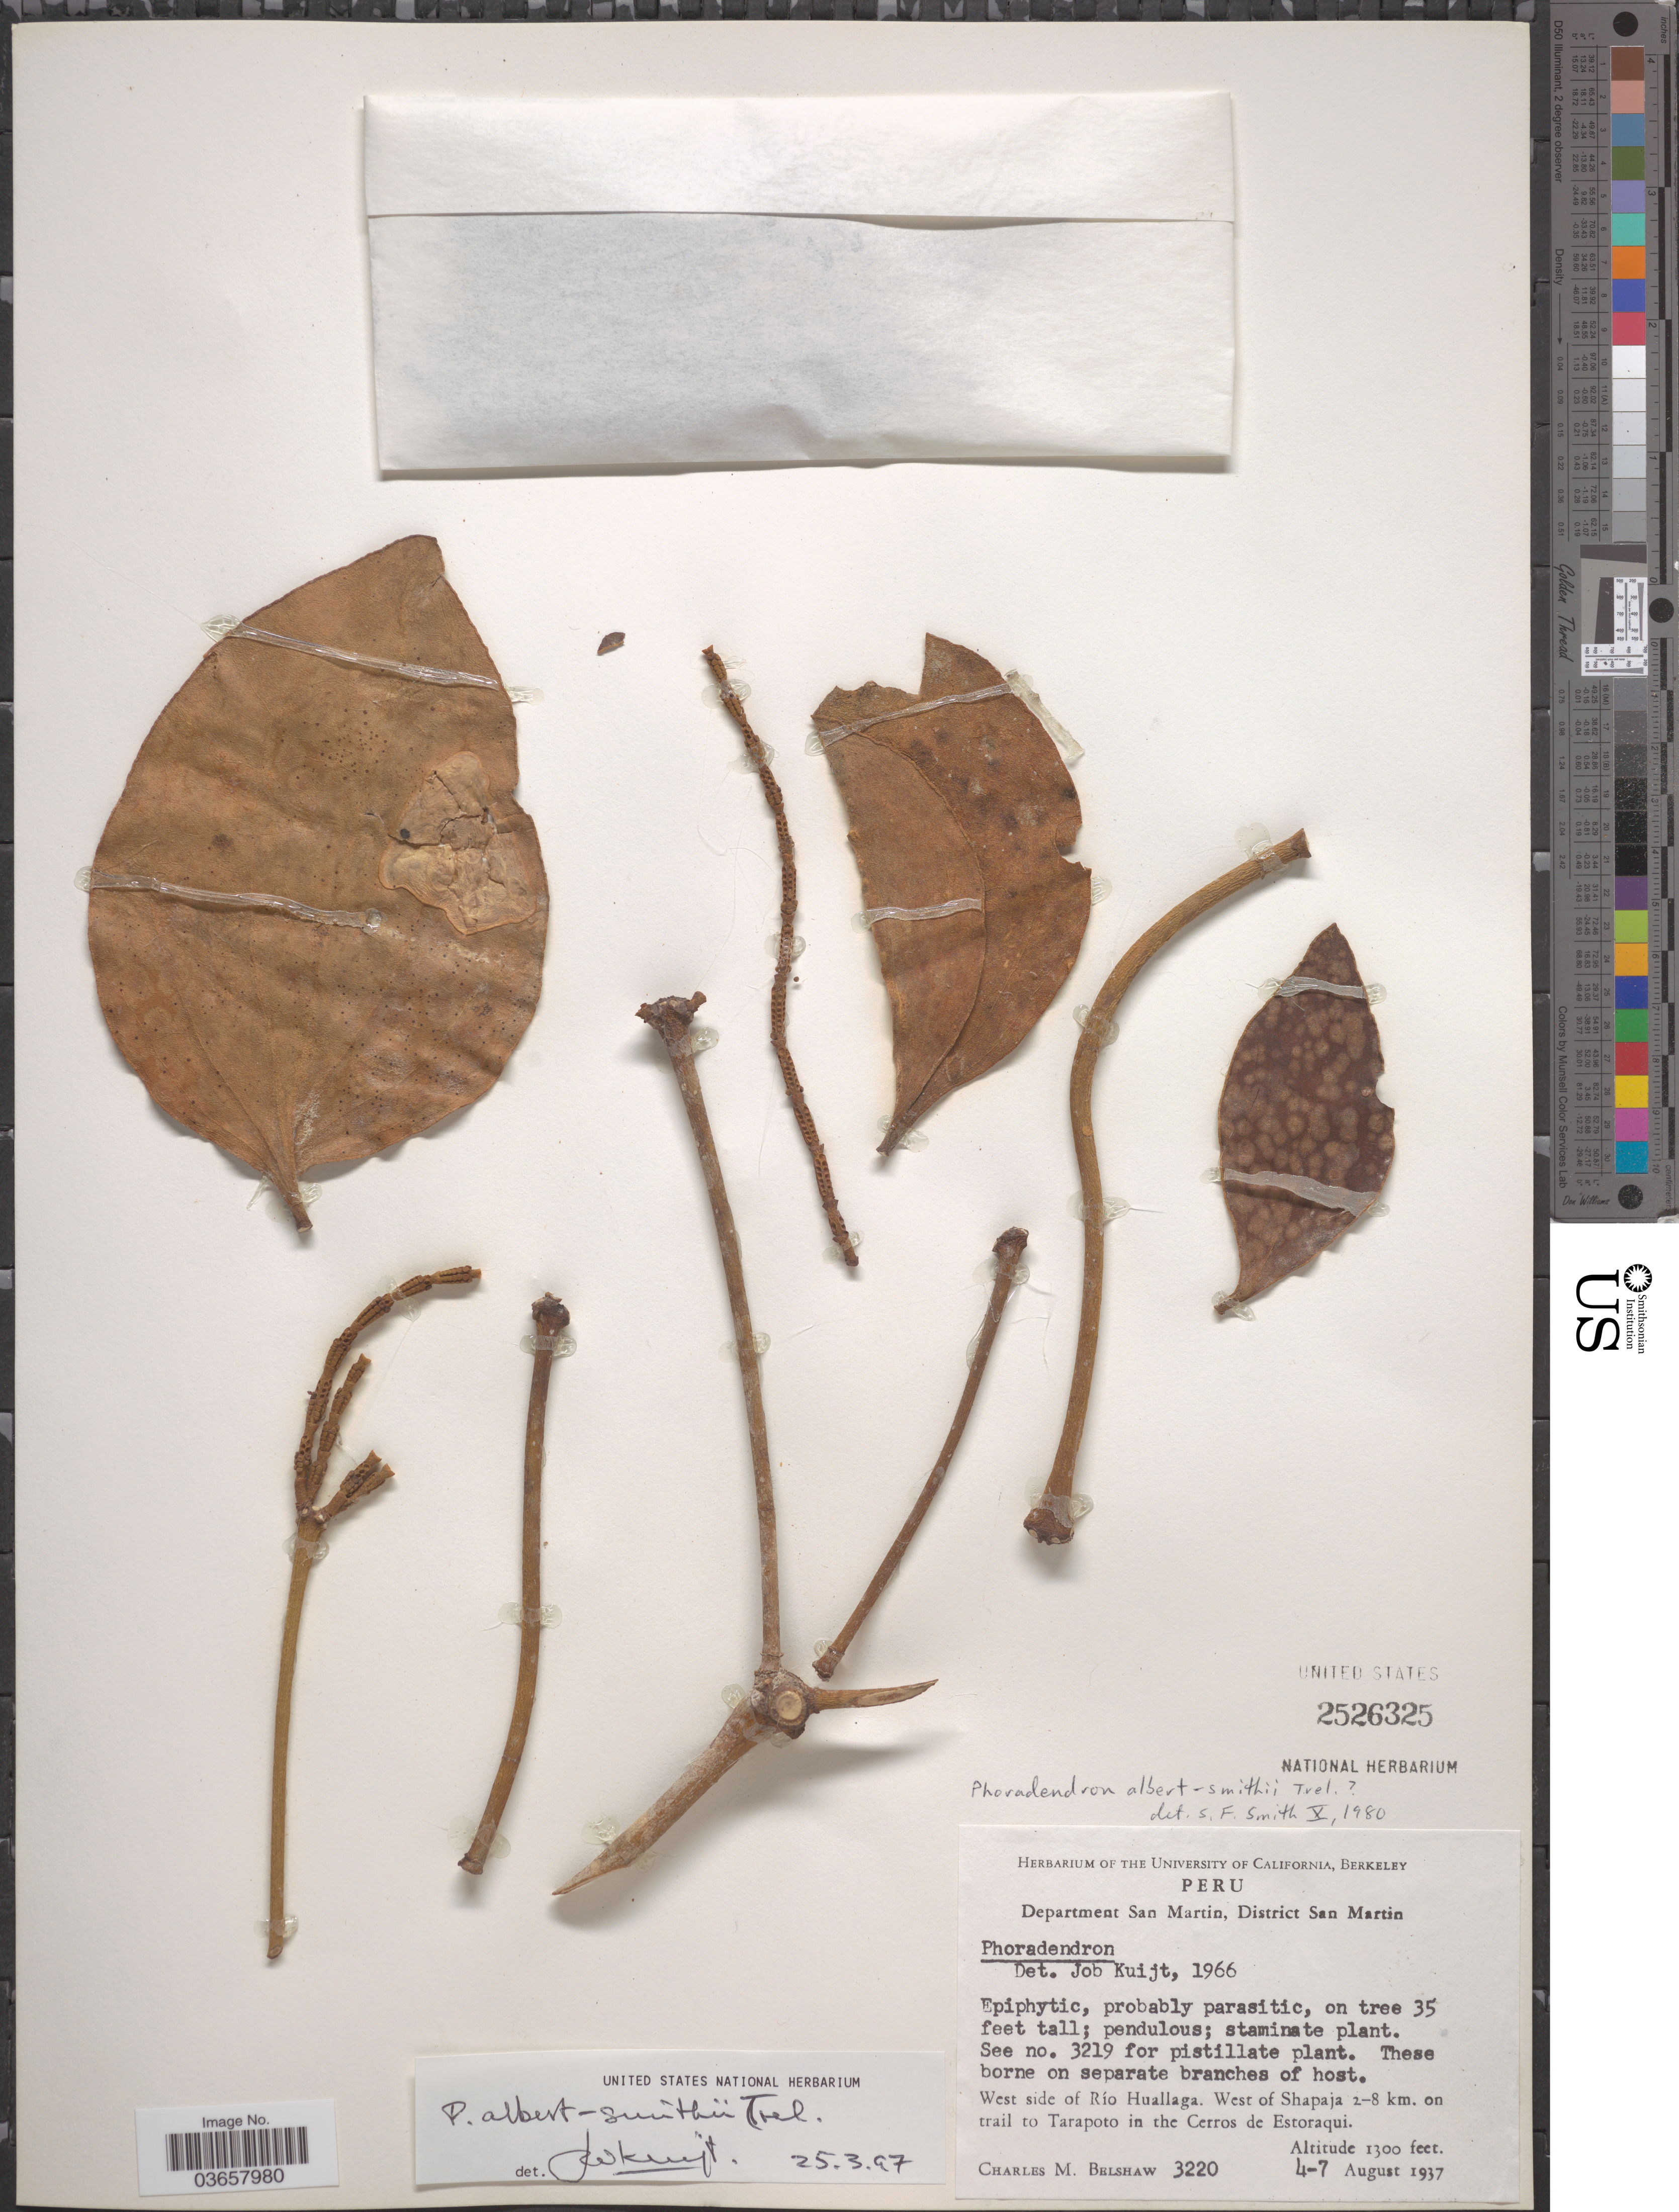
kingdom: Plantae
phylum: Tracheophyta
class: Magnoliopsida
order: Santalales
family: Viscaceae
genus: Phoradendron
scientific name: Phoradendron albert-smithii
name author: Trel. in J.F. Macbr.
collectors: C. Shaw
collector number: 3220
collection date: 1937-08-04/1937-08-07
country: Peru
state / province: San Martín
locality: Department San Martin, District San Martin. West side of Río Huallaga. West of Shapaja 2-8 km. on trail to Tarapoto in the Cerros de Estoraqui.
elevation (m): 396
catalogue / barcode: US 2526325